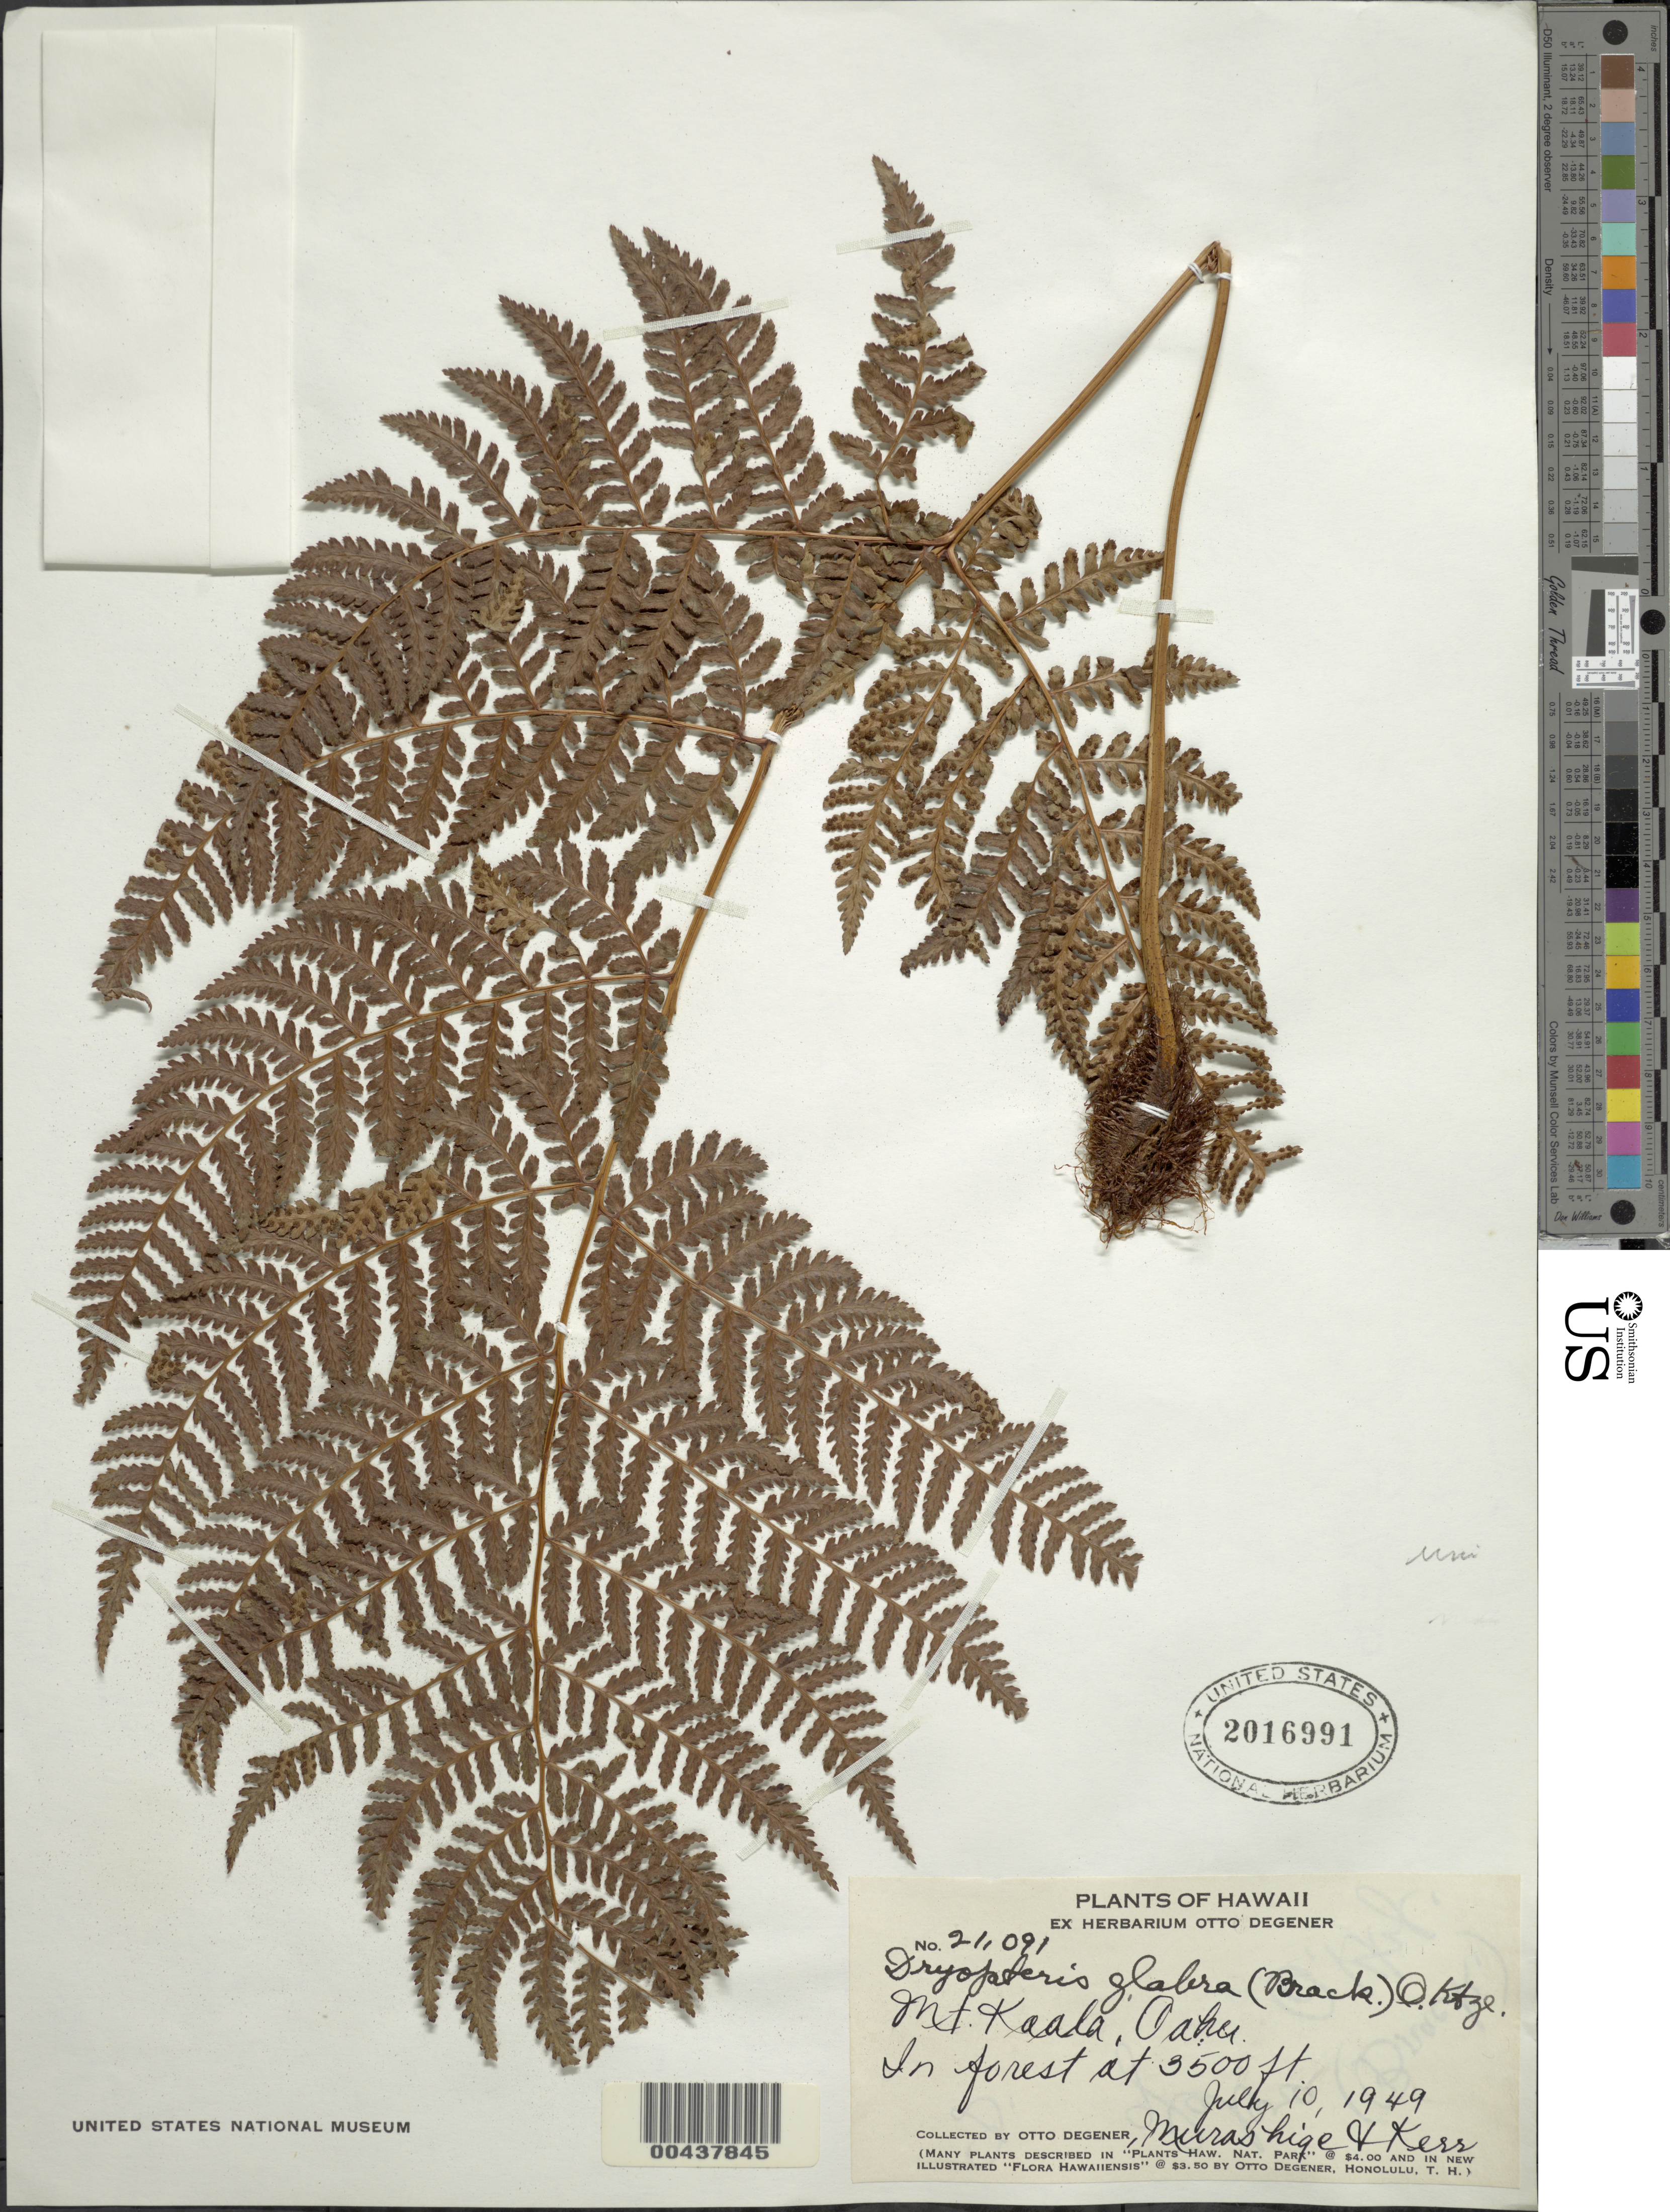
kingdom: Plantae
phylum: Tracheophyta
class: Polypodiopsida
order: Polypodiales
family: Dryopteridaceae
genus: Dryopteris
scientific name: Dryopteris unidentata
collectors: O. Degener, Murishigo & Kerr, --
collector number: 21091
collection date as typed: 10 Jul 1949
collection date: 1949-07-10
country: United States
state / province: Hawaii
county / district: Honolulu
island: Oahu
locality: Mt. Kaala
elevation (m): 1067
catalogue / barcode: US 2016991